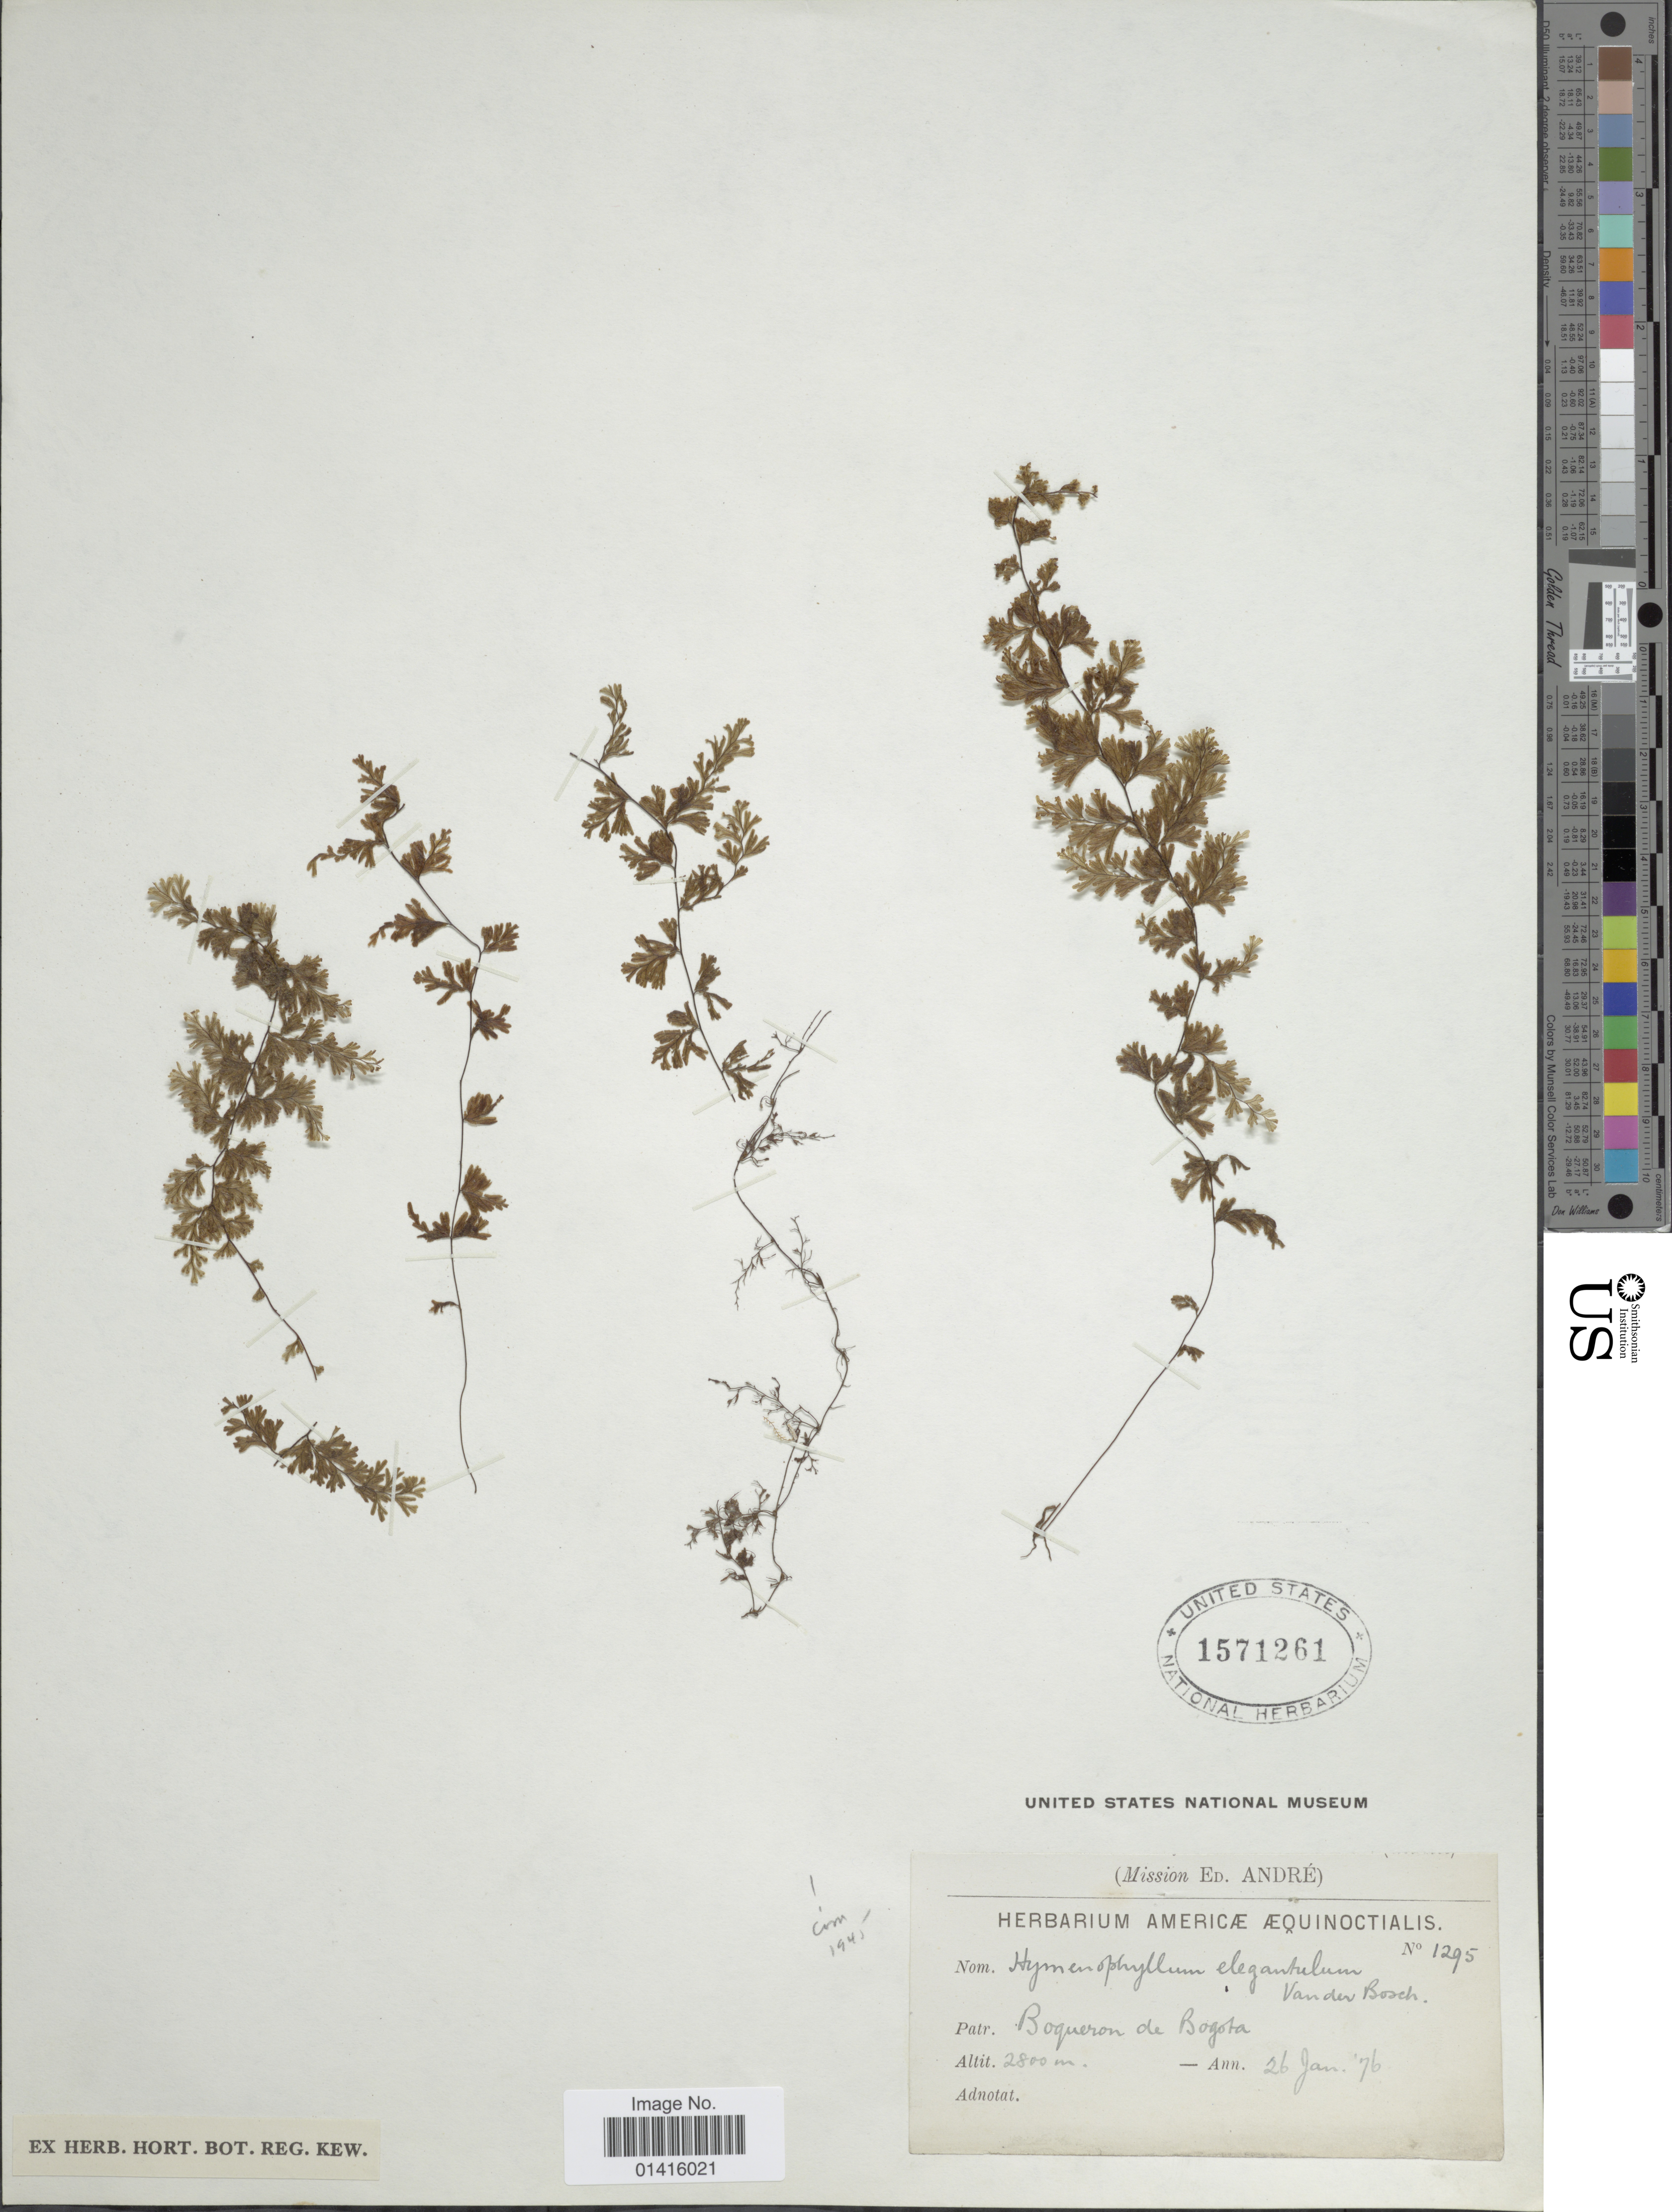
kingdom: Plantae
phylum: Tracheophyta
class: Polypodiopsida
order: Hymenophyllales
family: Hymenophyllaceae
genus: Hymenophyllum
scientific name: Hymenophyllum elegantulum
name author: Bosch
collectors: E. Andre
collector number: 1295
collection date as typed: Transcribed d/m/y: 26/1/76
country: Colombia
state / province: Bogota D.C.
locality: Boqueron de Bogota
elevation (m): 2800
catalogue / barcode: US 1571261